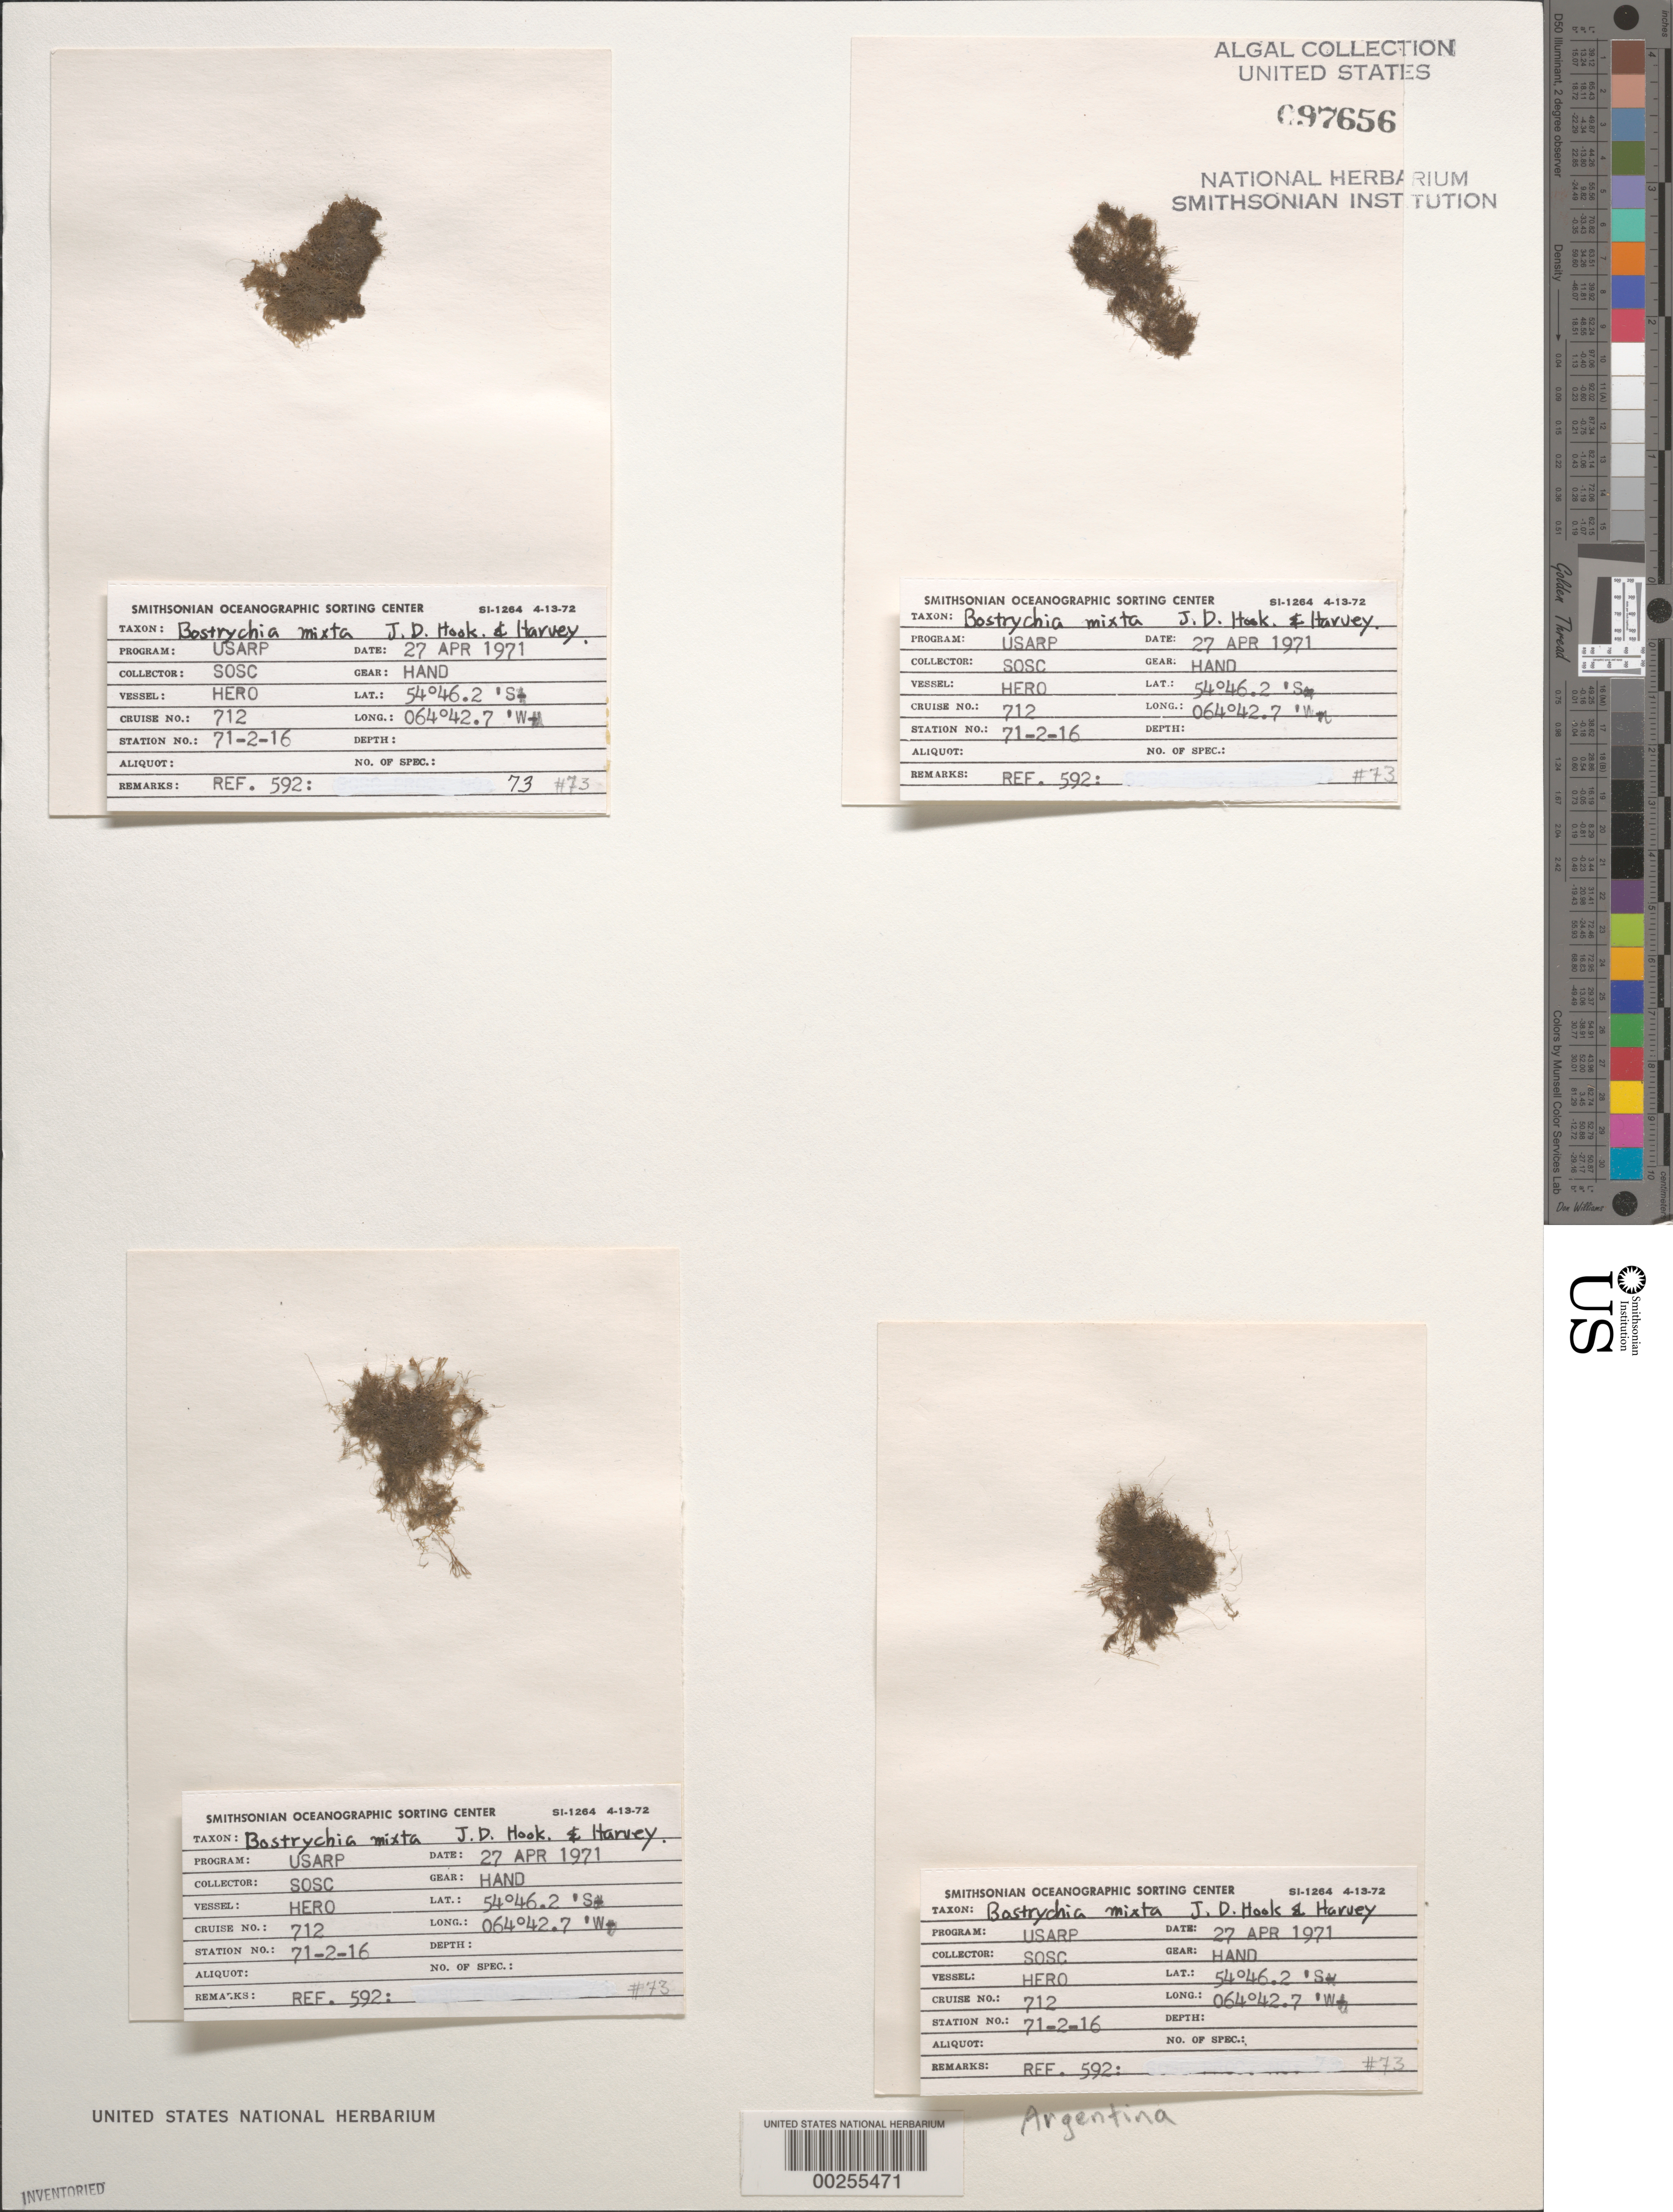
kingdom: Plantae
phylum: Rhodophyta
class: Florideophyceae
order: Ceramiales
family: Rhodomelaceae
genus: Bostrychia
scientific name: Bostrychia intricata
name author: (Bory) Mont.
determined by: Algae name updating Project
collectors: SOSC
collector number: Station 71-2-16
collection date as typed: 27 Apr 1971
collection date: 1971-04-27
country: Argentina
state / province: Tierra del Fuego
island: Isla de los Estados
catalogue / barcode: US 97656